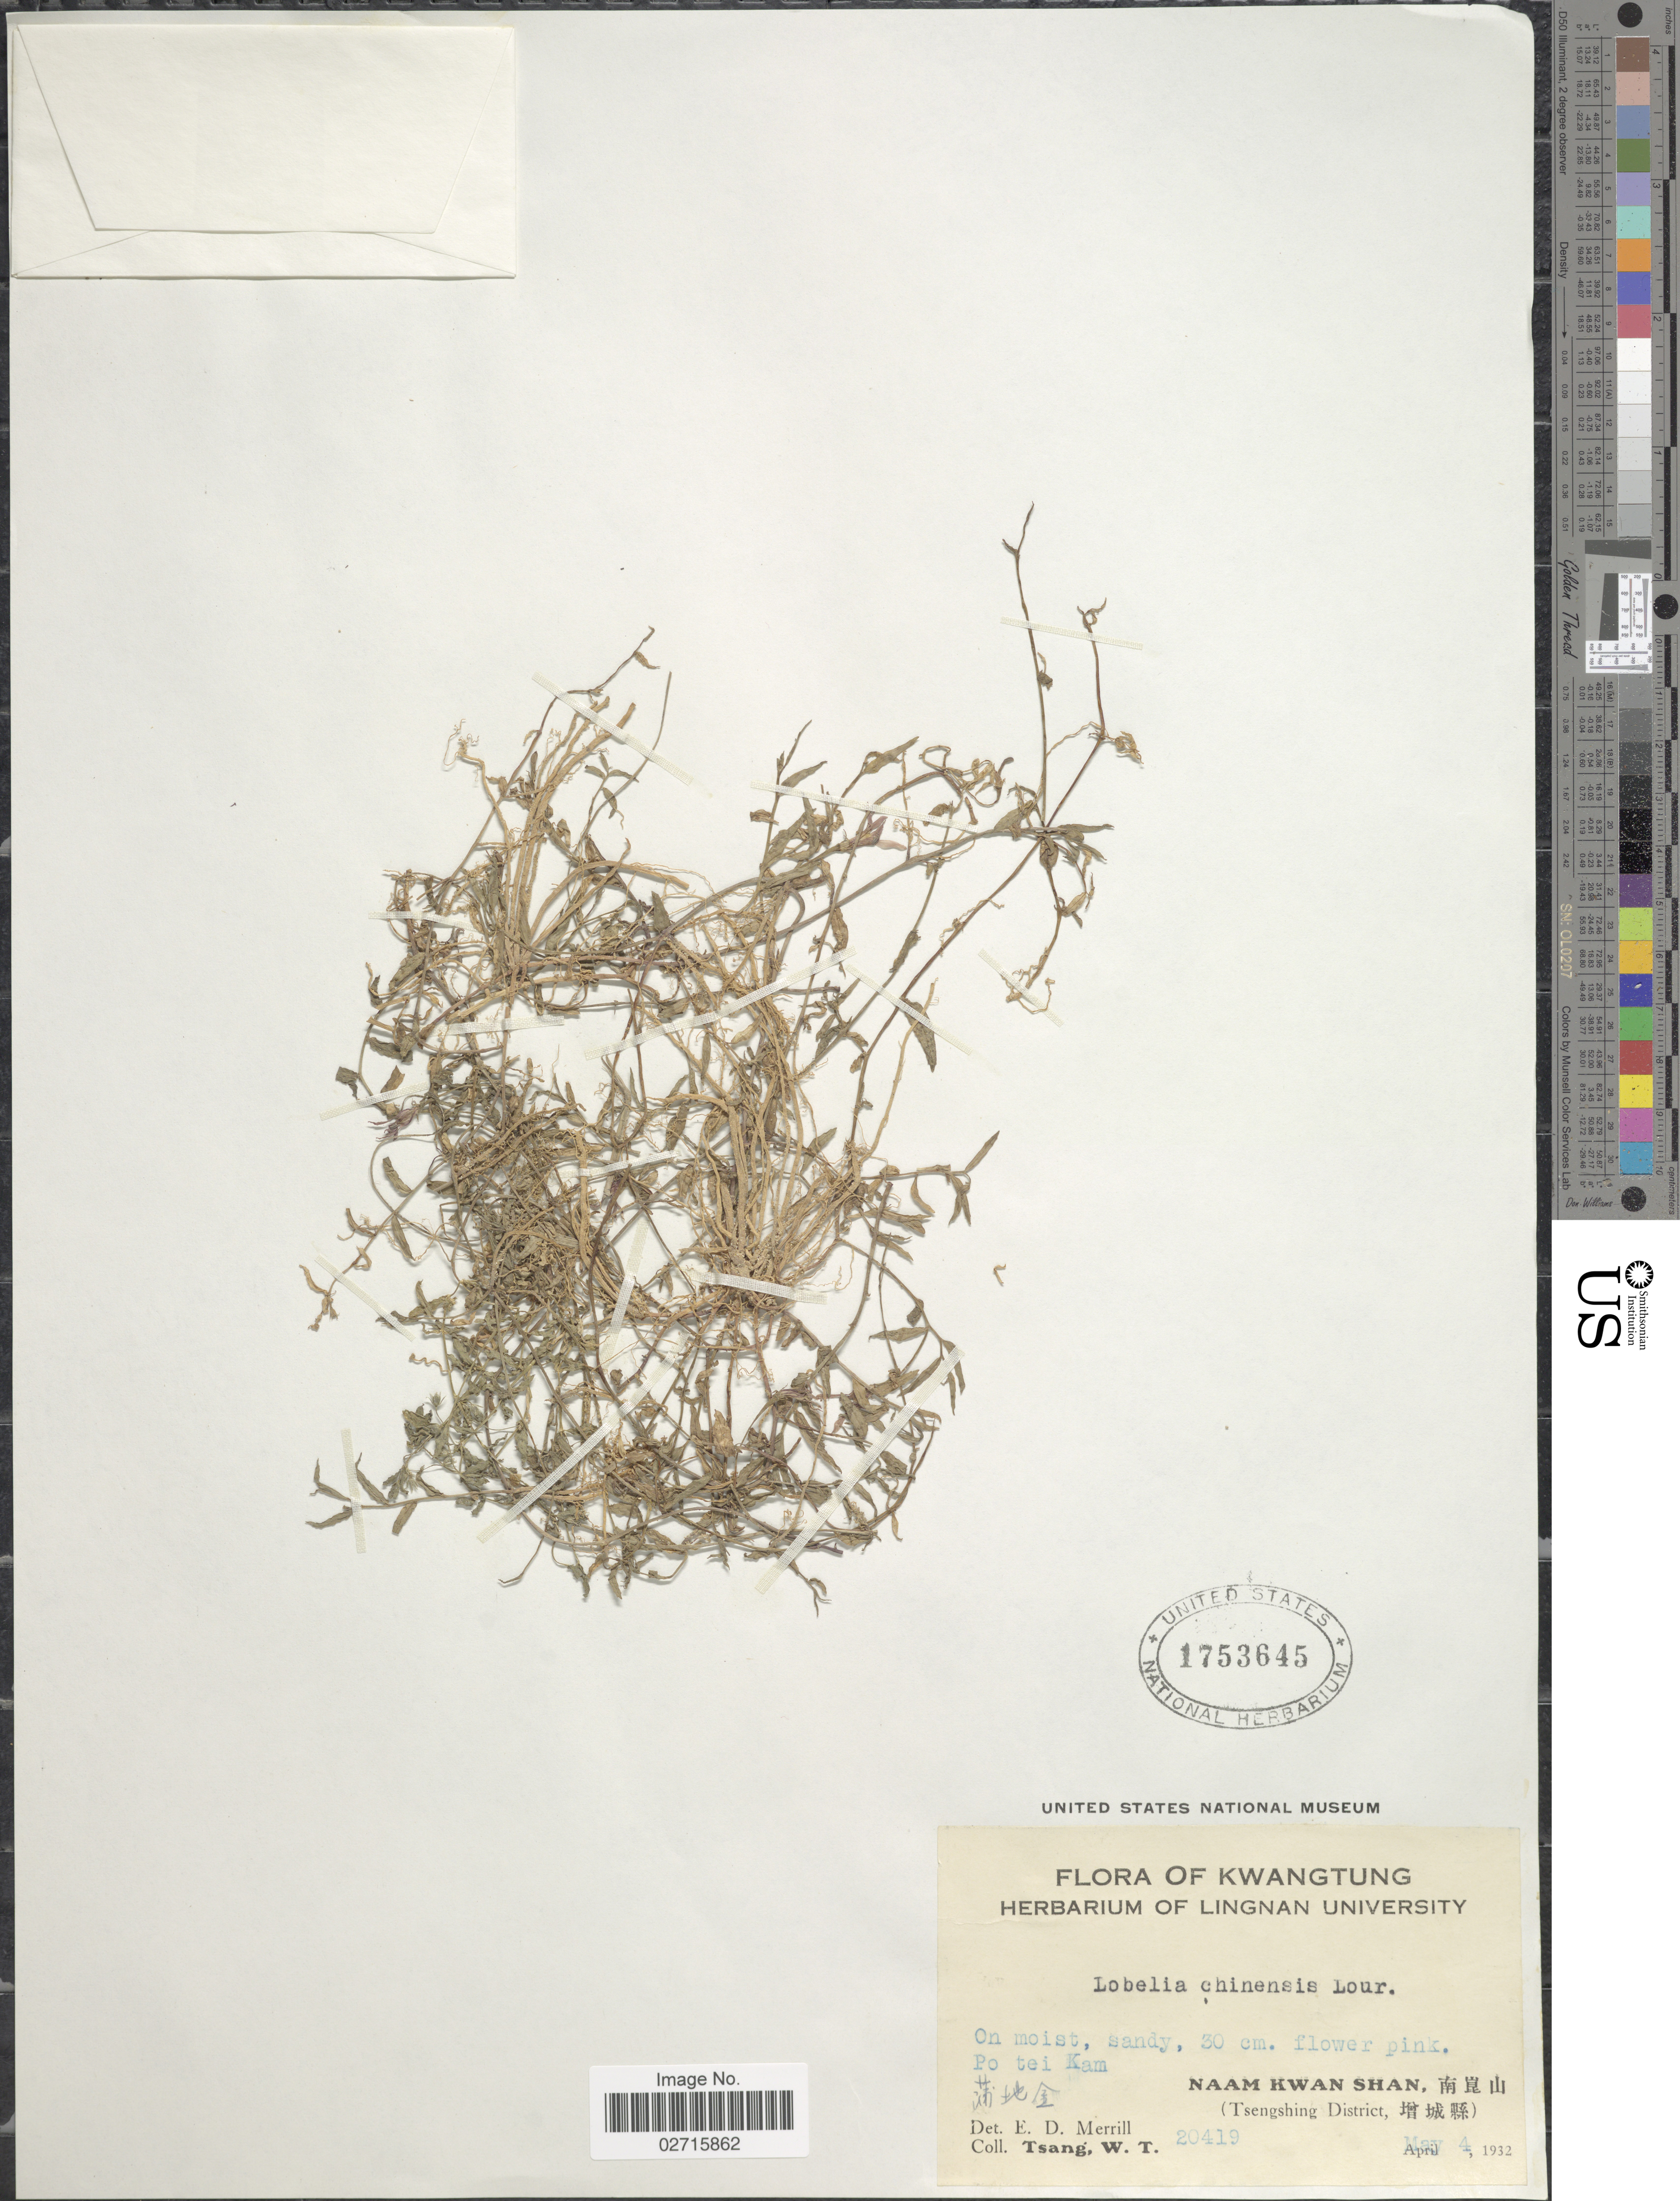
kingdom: Plantae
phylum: Tracheophyta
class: Magnoliopsida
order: Asterales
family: Campanulaceae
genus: Lobelia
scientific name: Lobelia chinensis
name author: Lour.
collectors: W. T. Tsang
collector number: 20419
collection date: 1932-05-04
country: China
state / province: Guangdong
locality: Kwantung, Naam Kwan Shan, (Tsengshing District).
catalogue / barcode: US 1753645